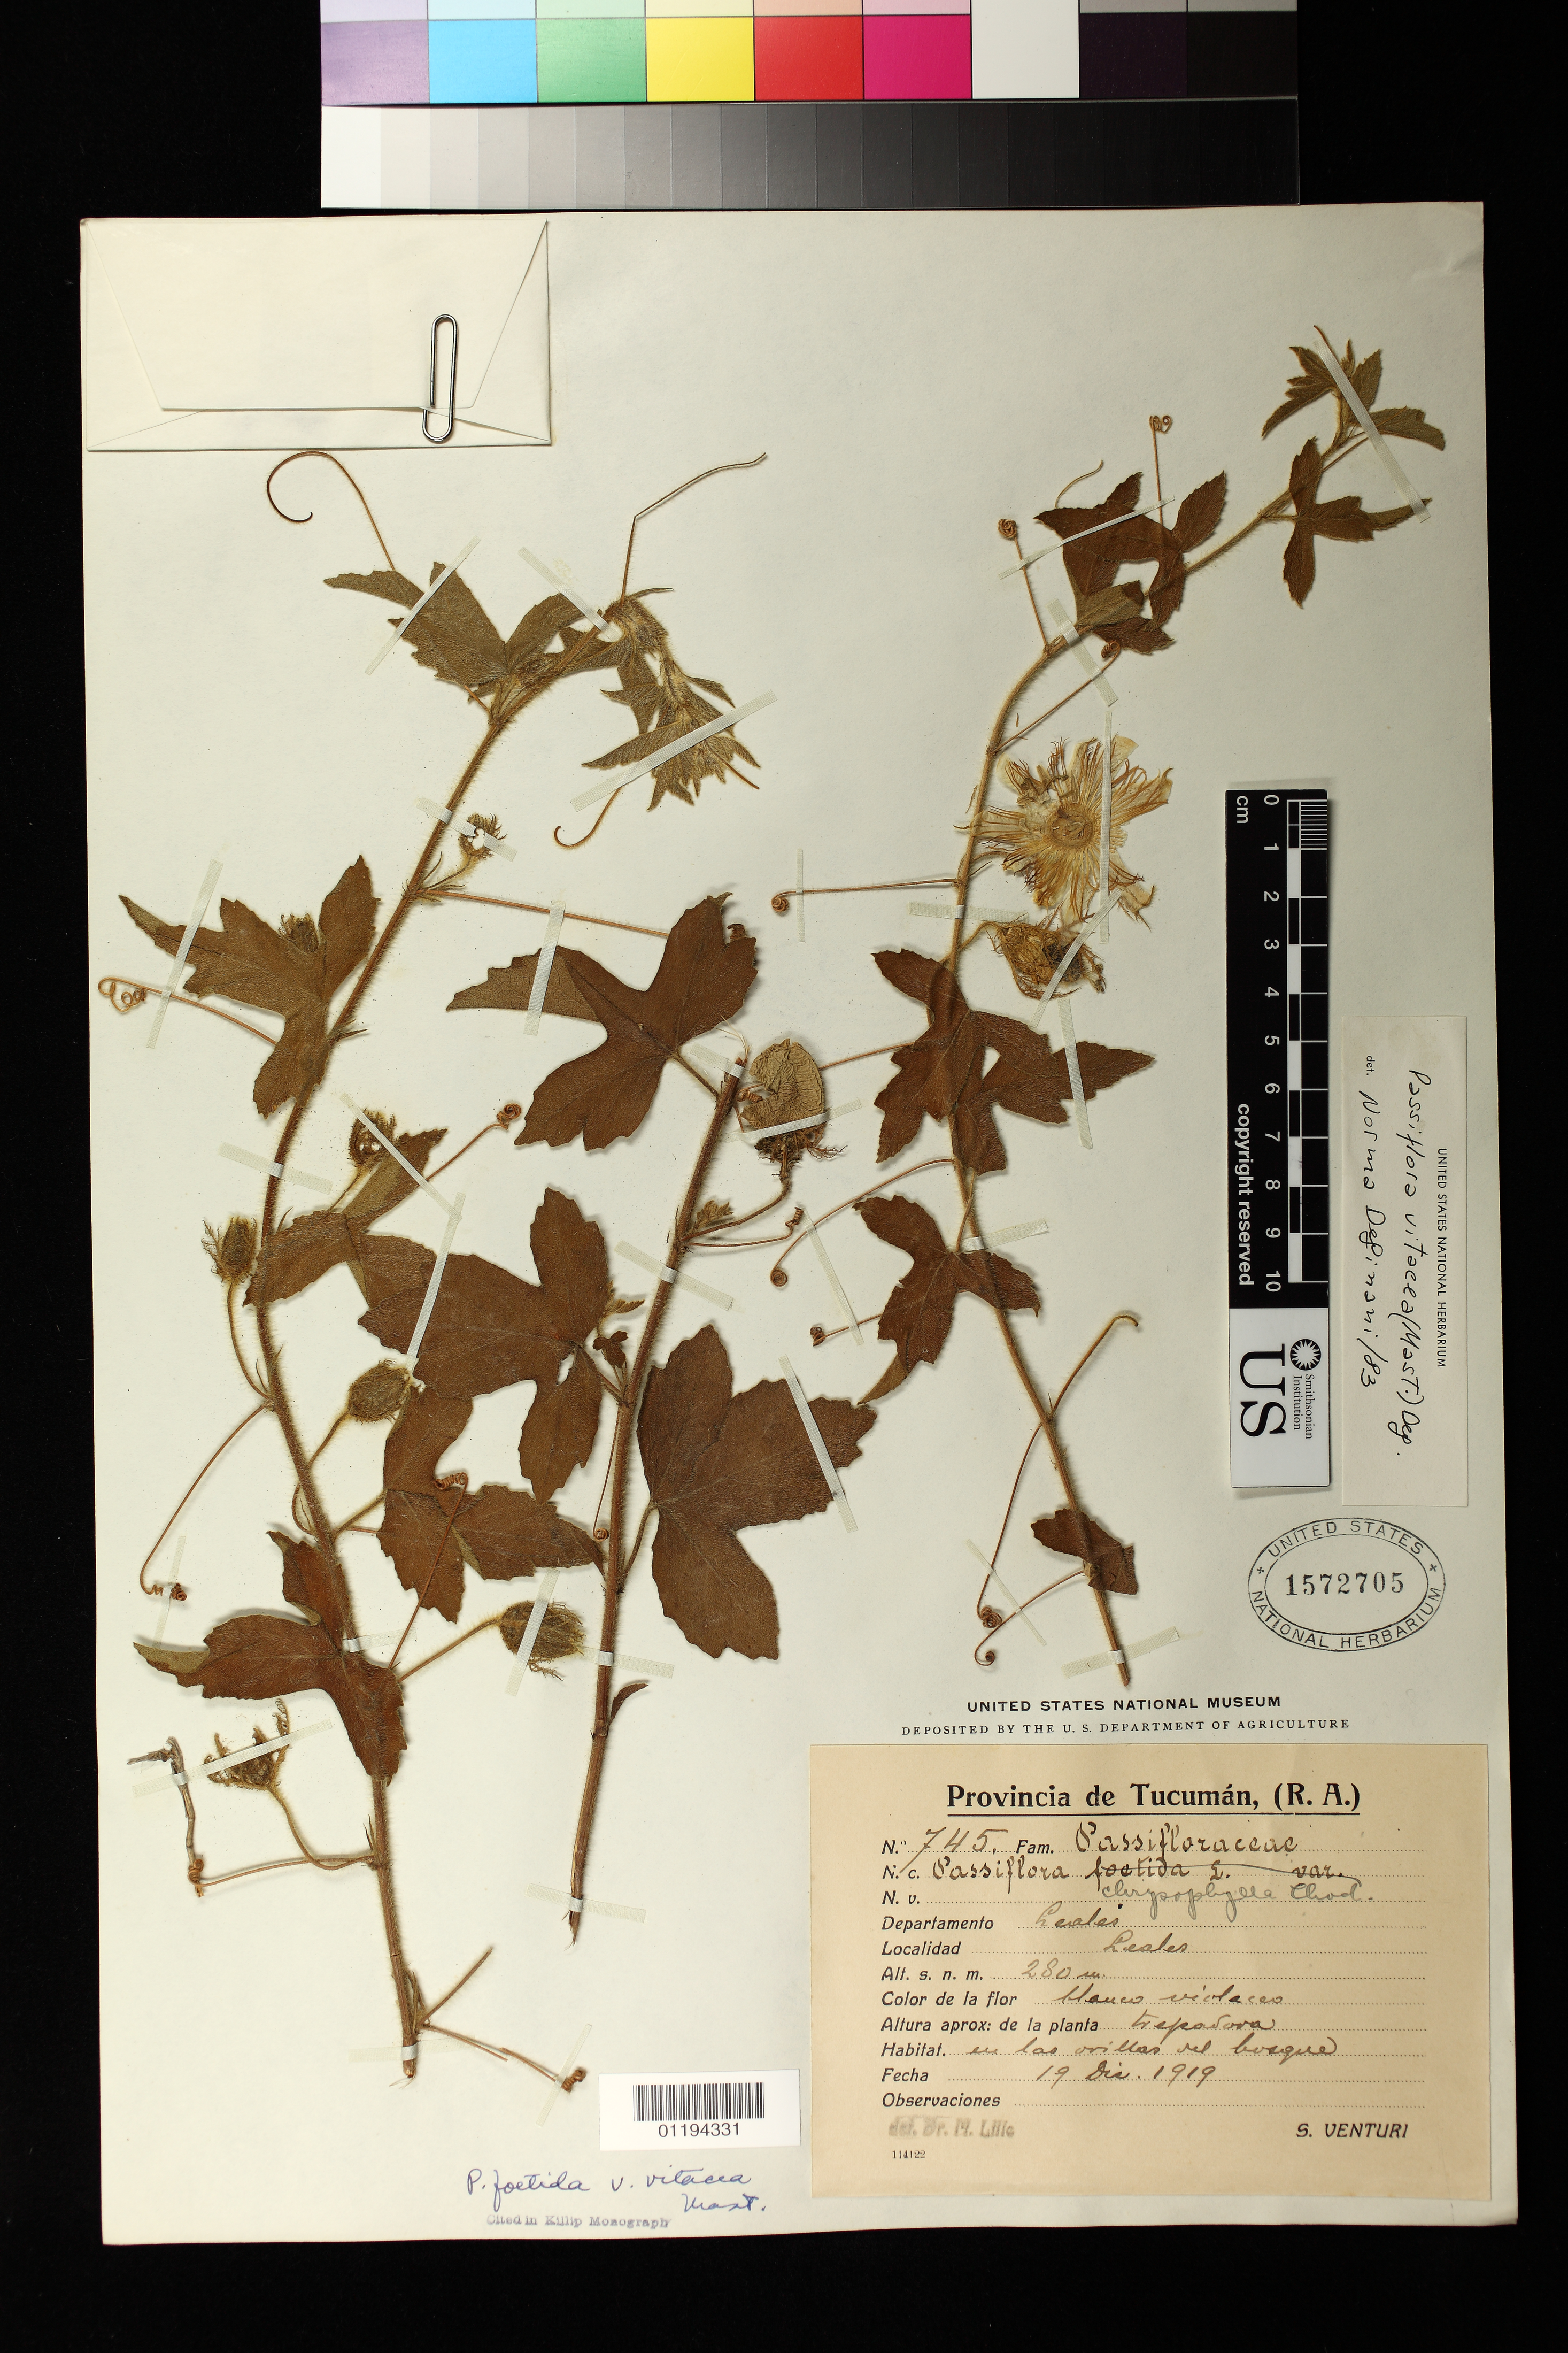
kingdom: Plantae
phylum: Tracheophyta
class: Magnoliopsida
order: Malpighiales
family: Passifloraceae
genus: Passiflora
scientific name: Passiflora chrysophylla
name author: Chodat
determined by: Svoboda, Harlan T., (NA), US Department of Agriculture (UNITED STATES)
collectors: S. Venturi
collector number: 745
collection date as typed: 19 Dec 1919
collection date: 1919-12-19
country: Argentina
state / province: Tucumán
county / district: Leales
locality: Dept. de Leales, Localidad: Leales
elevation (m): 280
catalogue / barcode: US 1572705